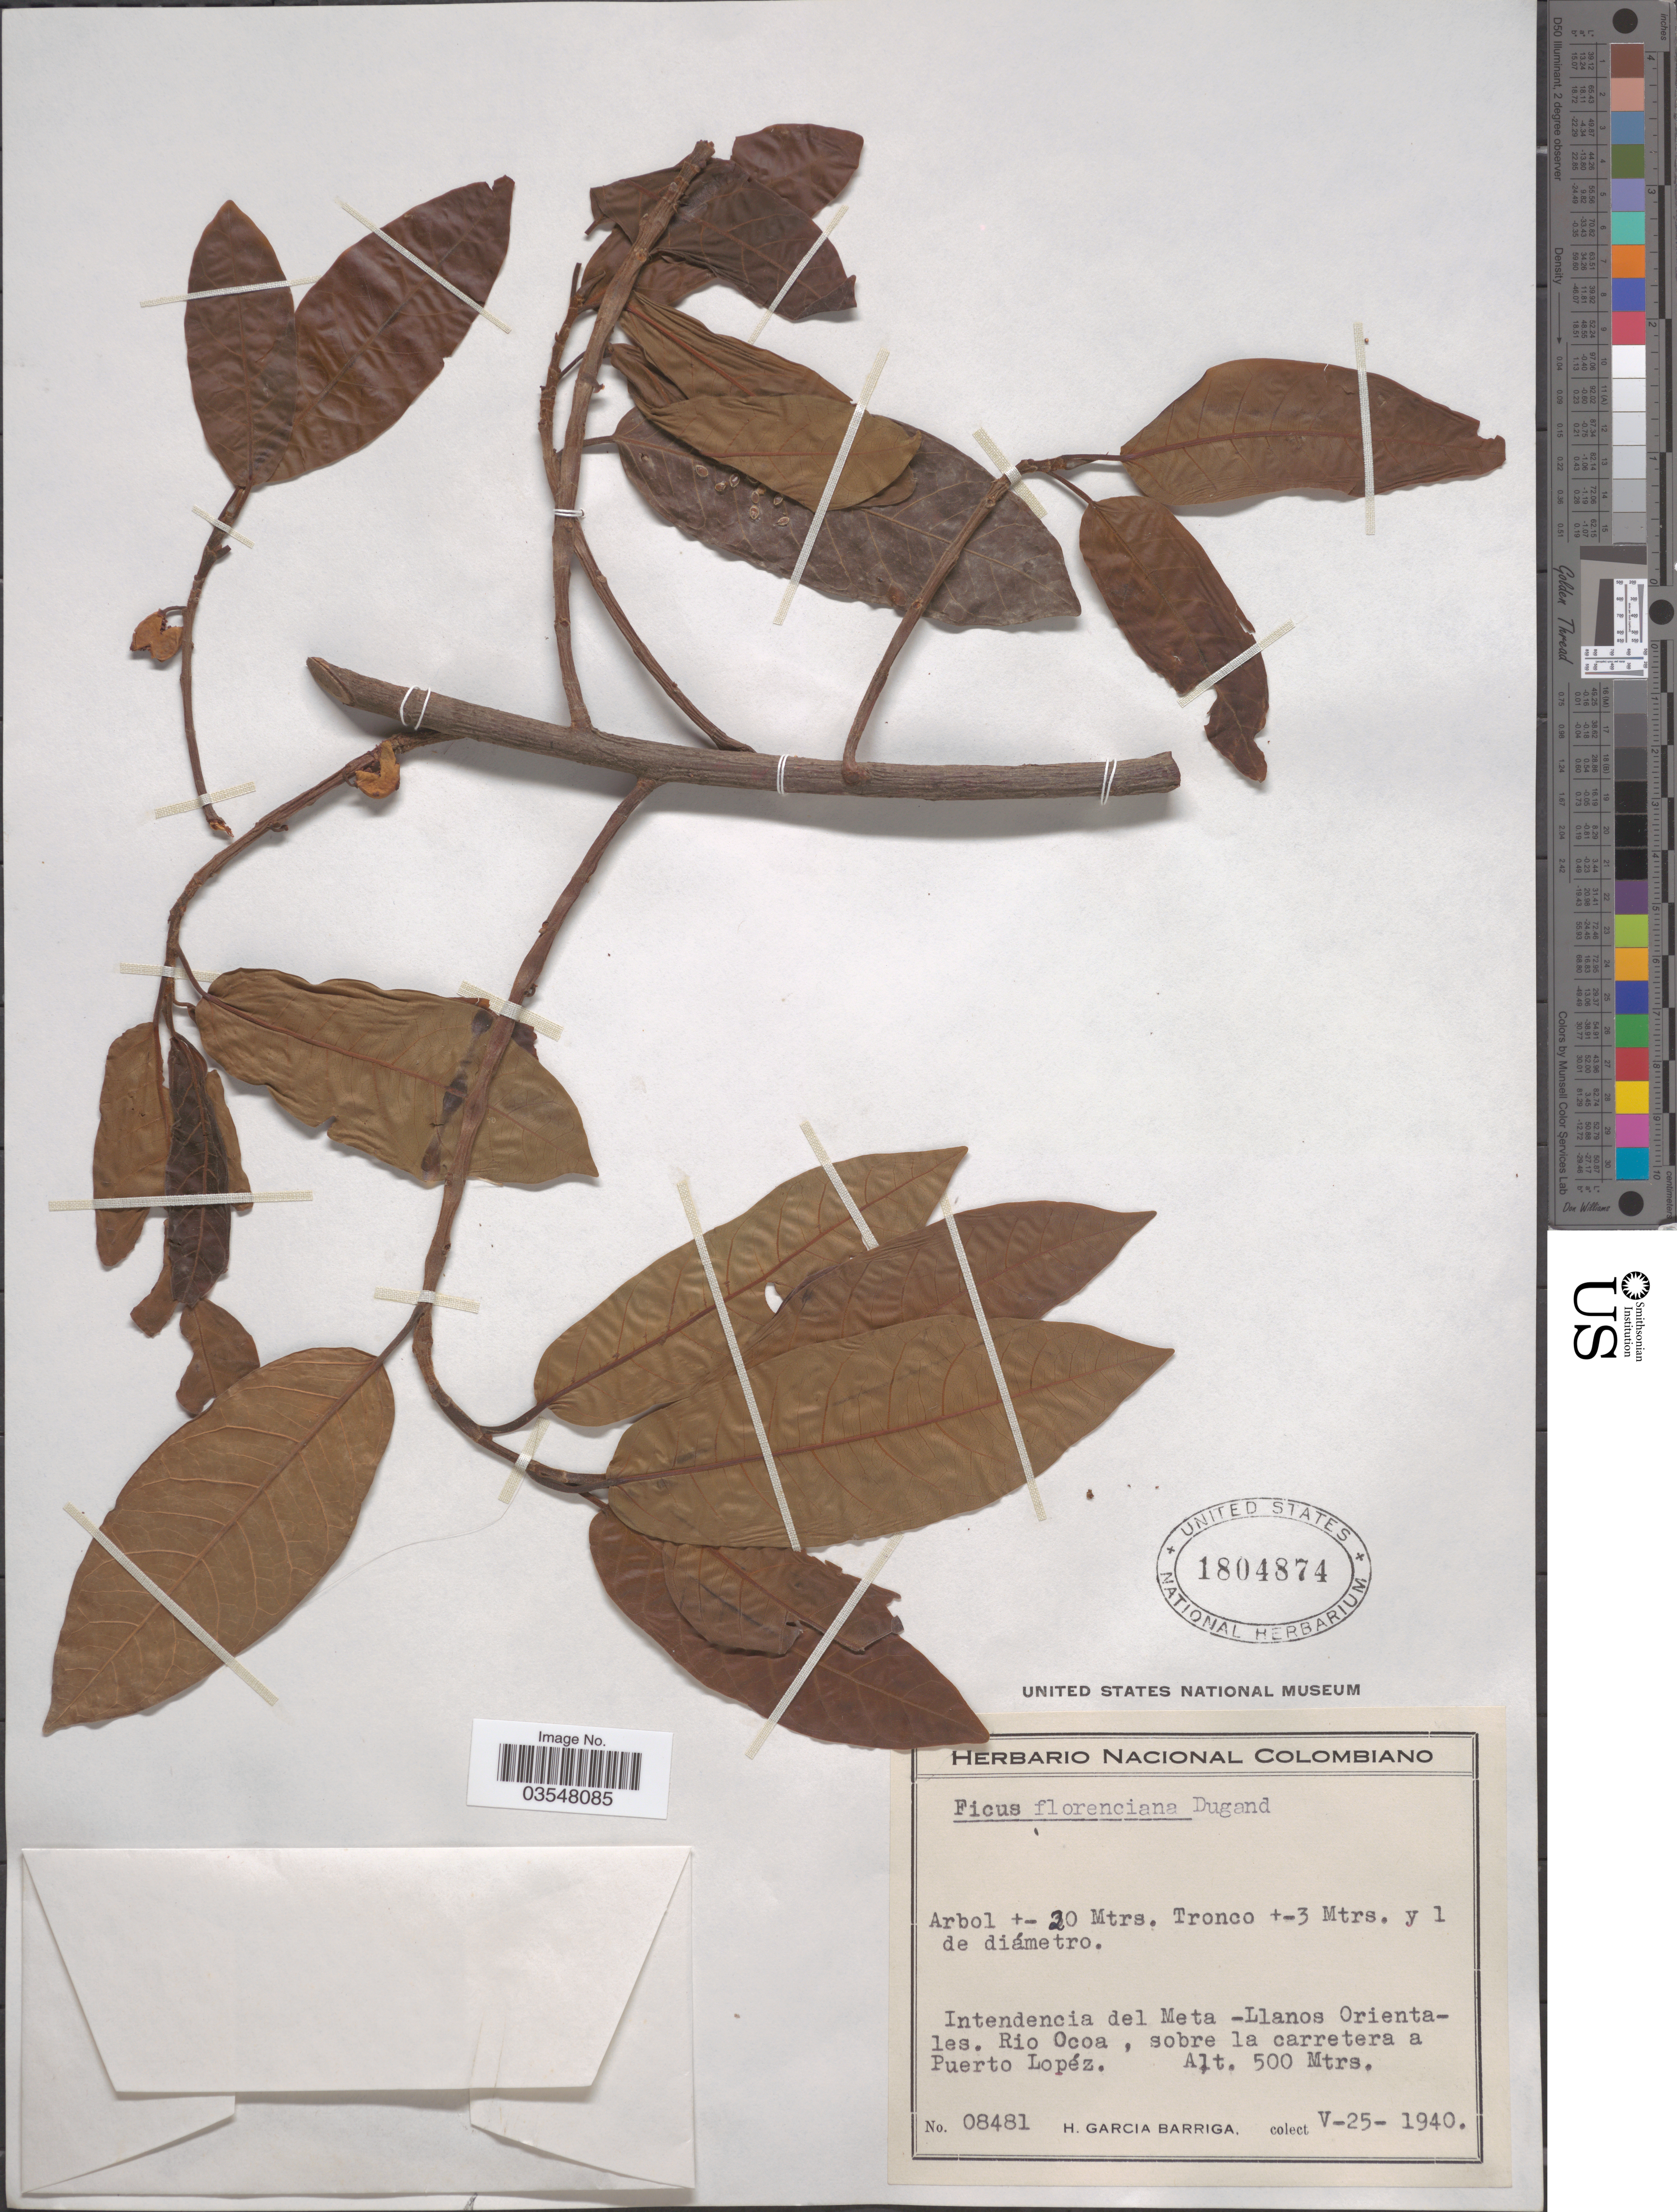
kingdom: Plantae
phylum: Tracheophyta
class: Magnoliopsida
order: Rosales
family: Moraceae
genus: Ficus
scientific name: Ficus donnell-smithii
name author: Standl.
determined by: Cardoso Pederneiras, L.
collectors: H. García Barriga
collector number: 08481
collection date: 1940-05-25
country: Colombia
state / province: Meta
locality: Intendencia del Meta -Llanos Orientales. Rio Ocoa, sobre la carretera a Puerto Lopéz.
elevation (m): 500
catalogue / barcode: US 1804874